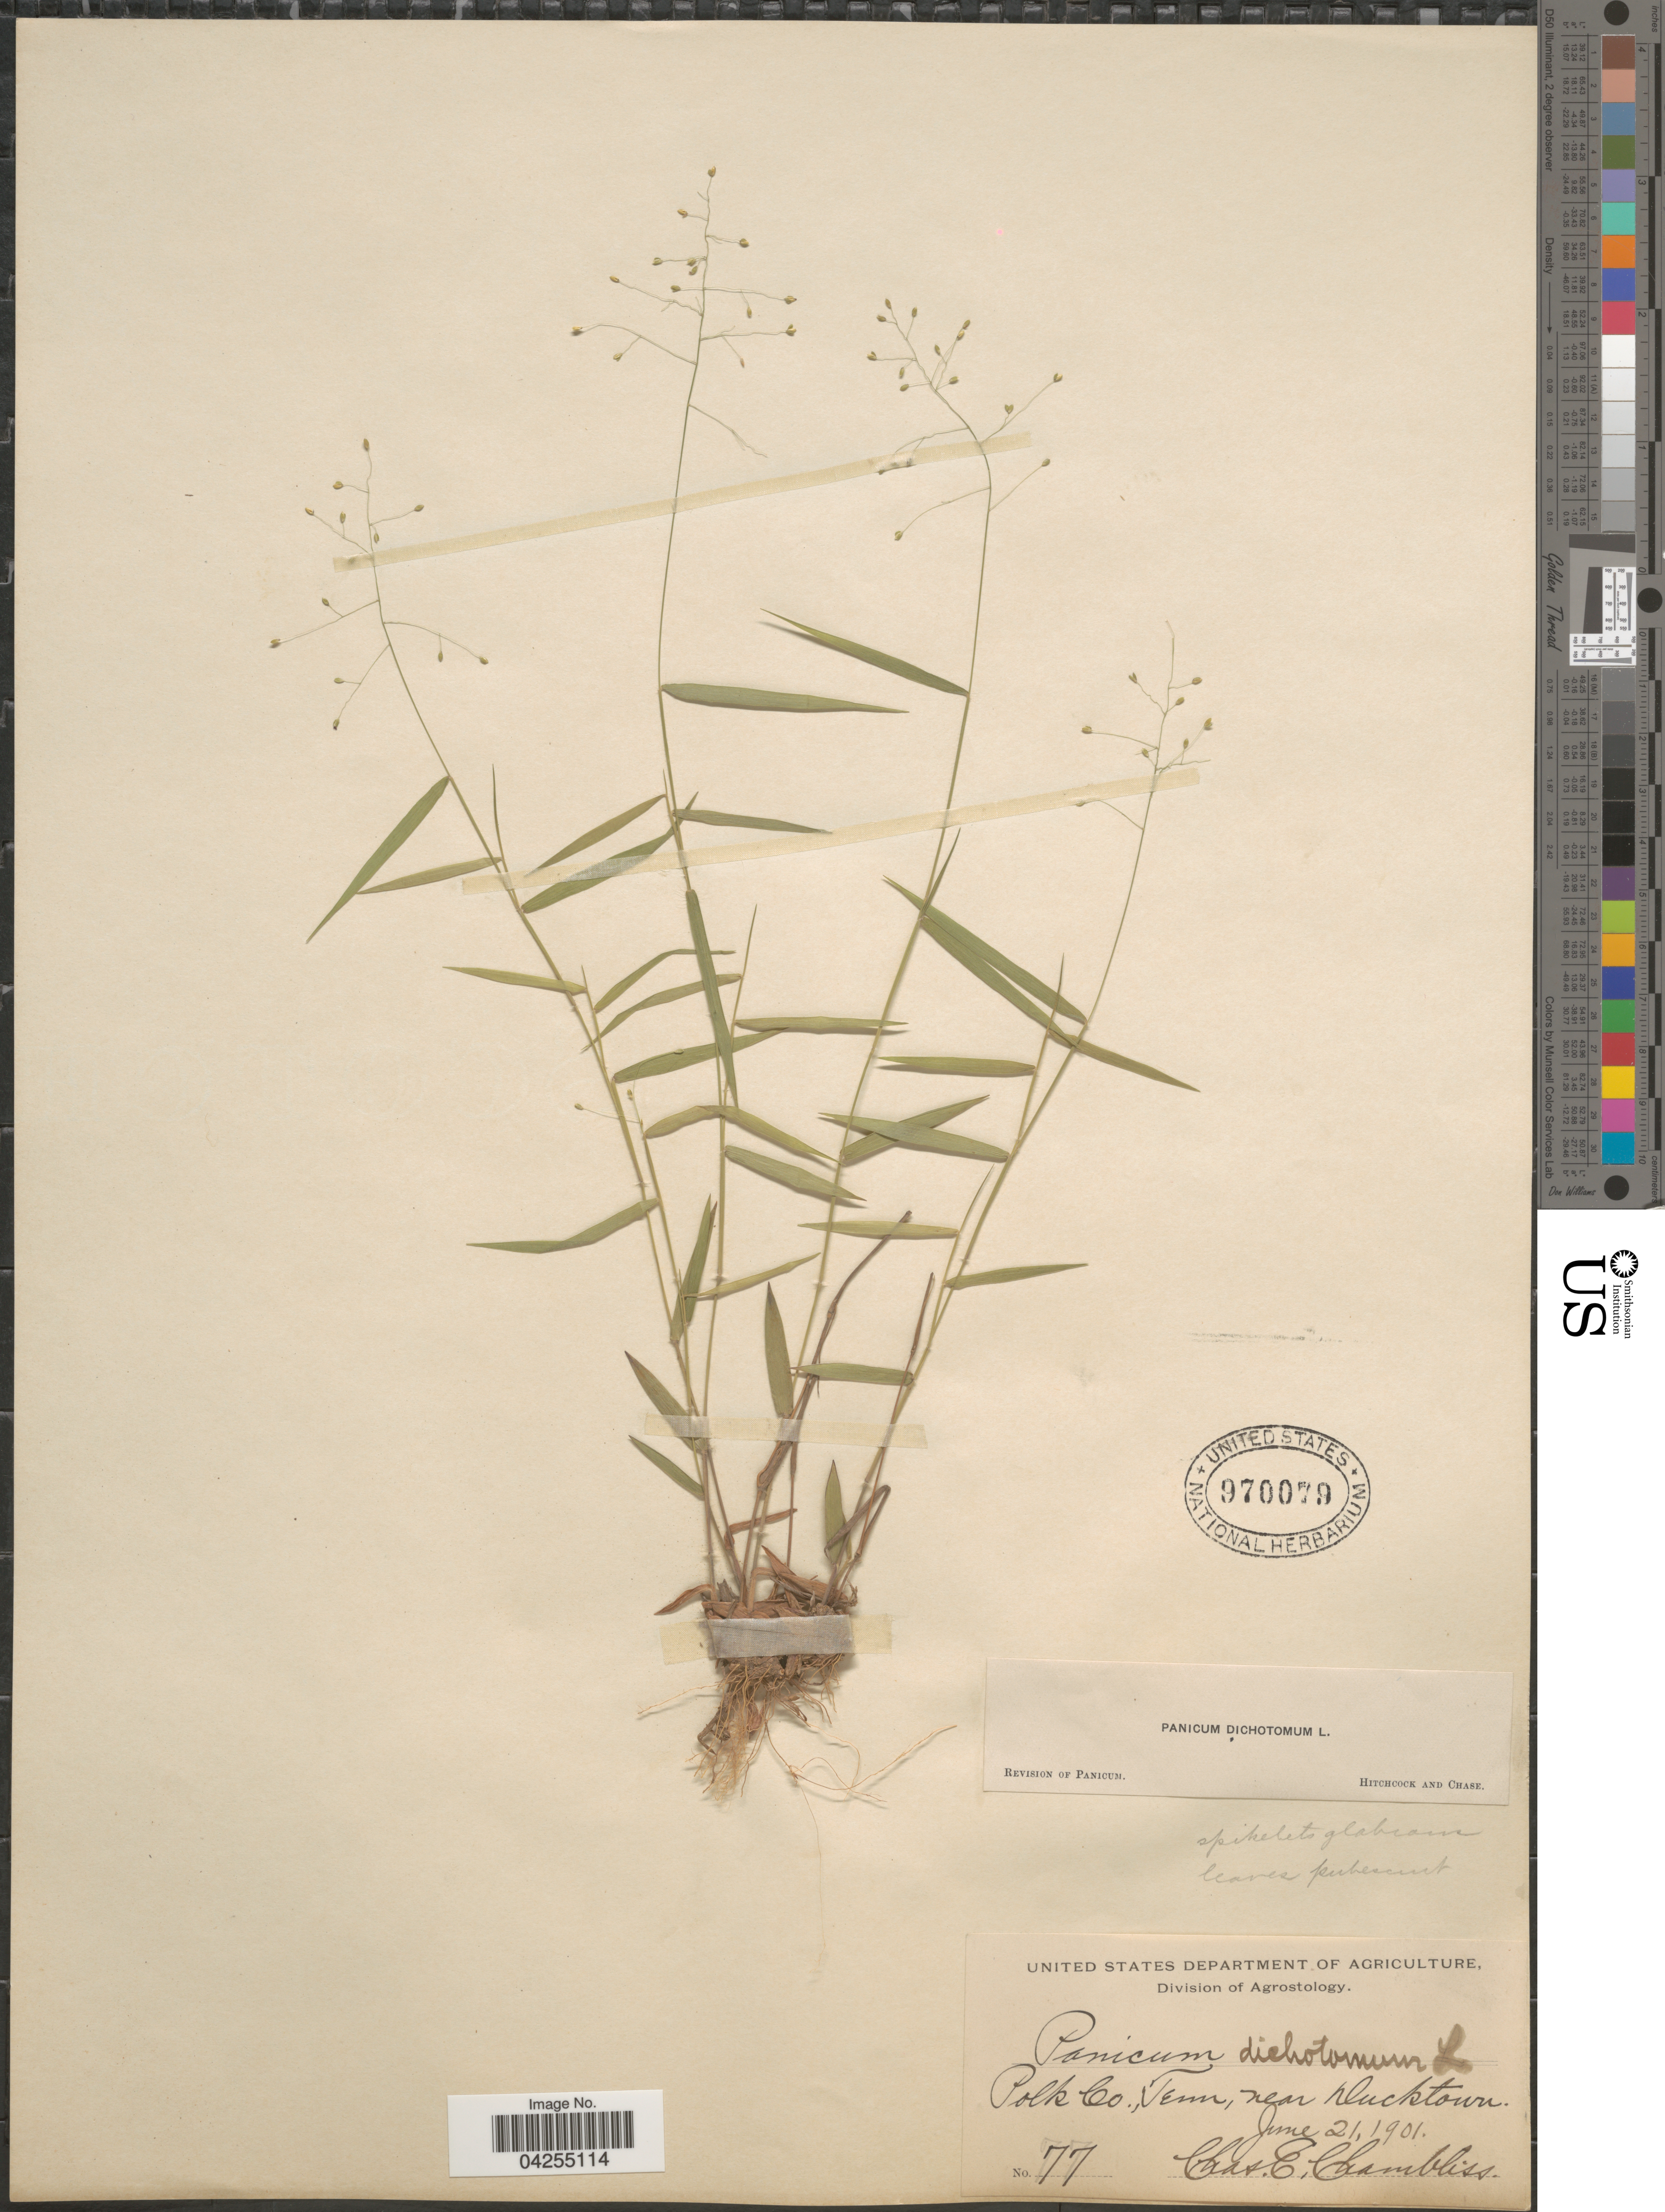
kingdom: Plantae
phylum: Tracheophyta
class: Liliopsida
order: Poales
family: Poaceae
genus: Dichanthelium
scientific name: Dichanthelium dichotomum var. dichotomum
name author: (L.) Gould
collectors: C. Chambliss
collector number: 77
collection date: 1901-06-21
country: United States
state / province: Tennessee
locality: Polk Co., near Ducktown.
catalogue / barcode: US 970079